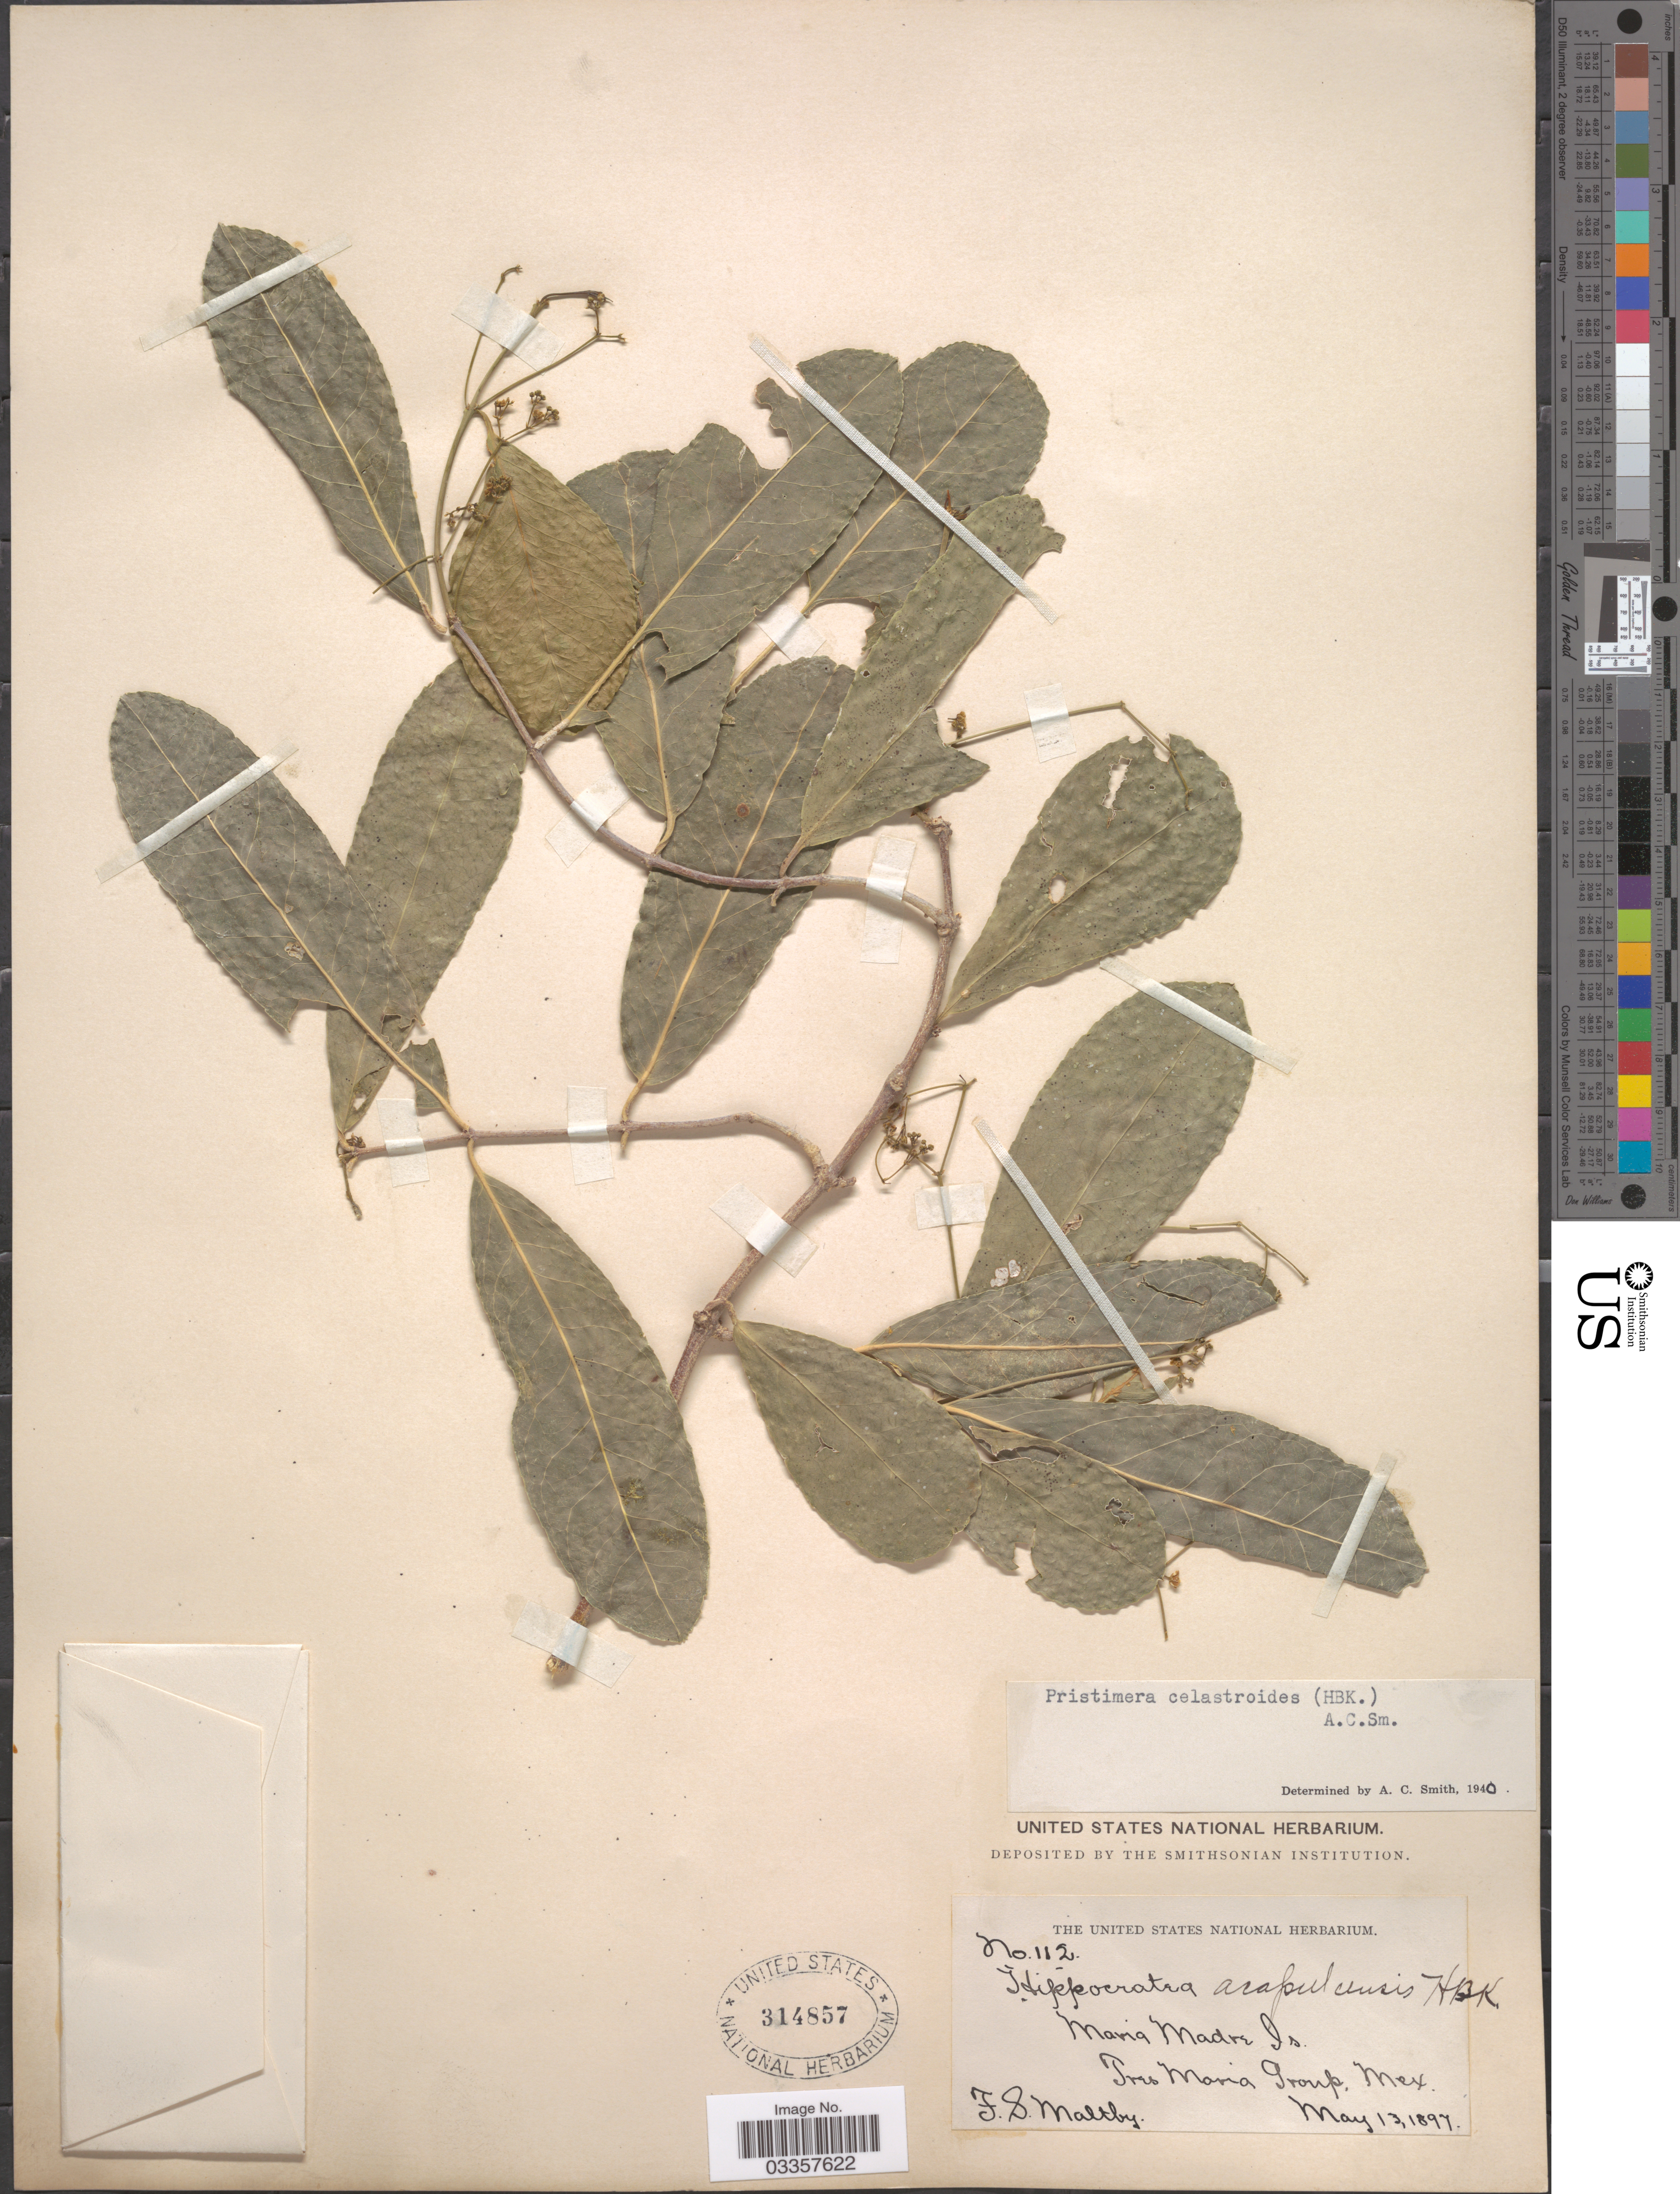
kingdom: Plantae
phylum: Tracheophyta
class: Magnoliopsida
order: Celastrales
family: Celastraceae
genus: Pristimera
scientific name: Pristimera celastroides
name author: (Kunth) A.C. Sm.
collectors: F. S. Maltby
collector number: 112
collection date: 1897-05-13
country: Mexico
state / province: Nayarit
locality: Maria Madre Is. Tres Maria Group.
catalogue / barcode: US 314857